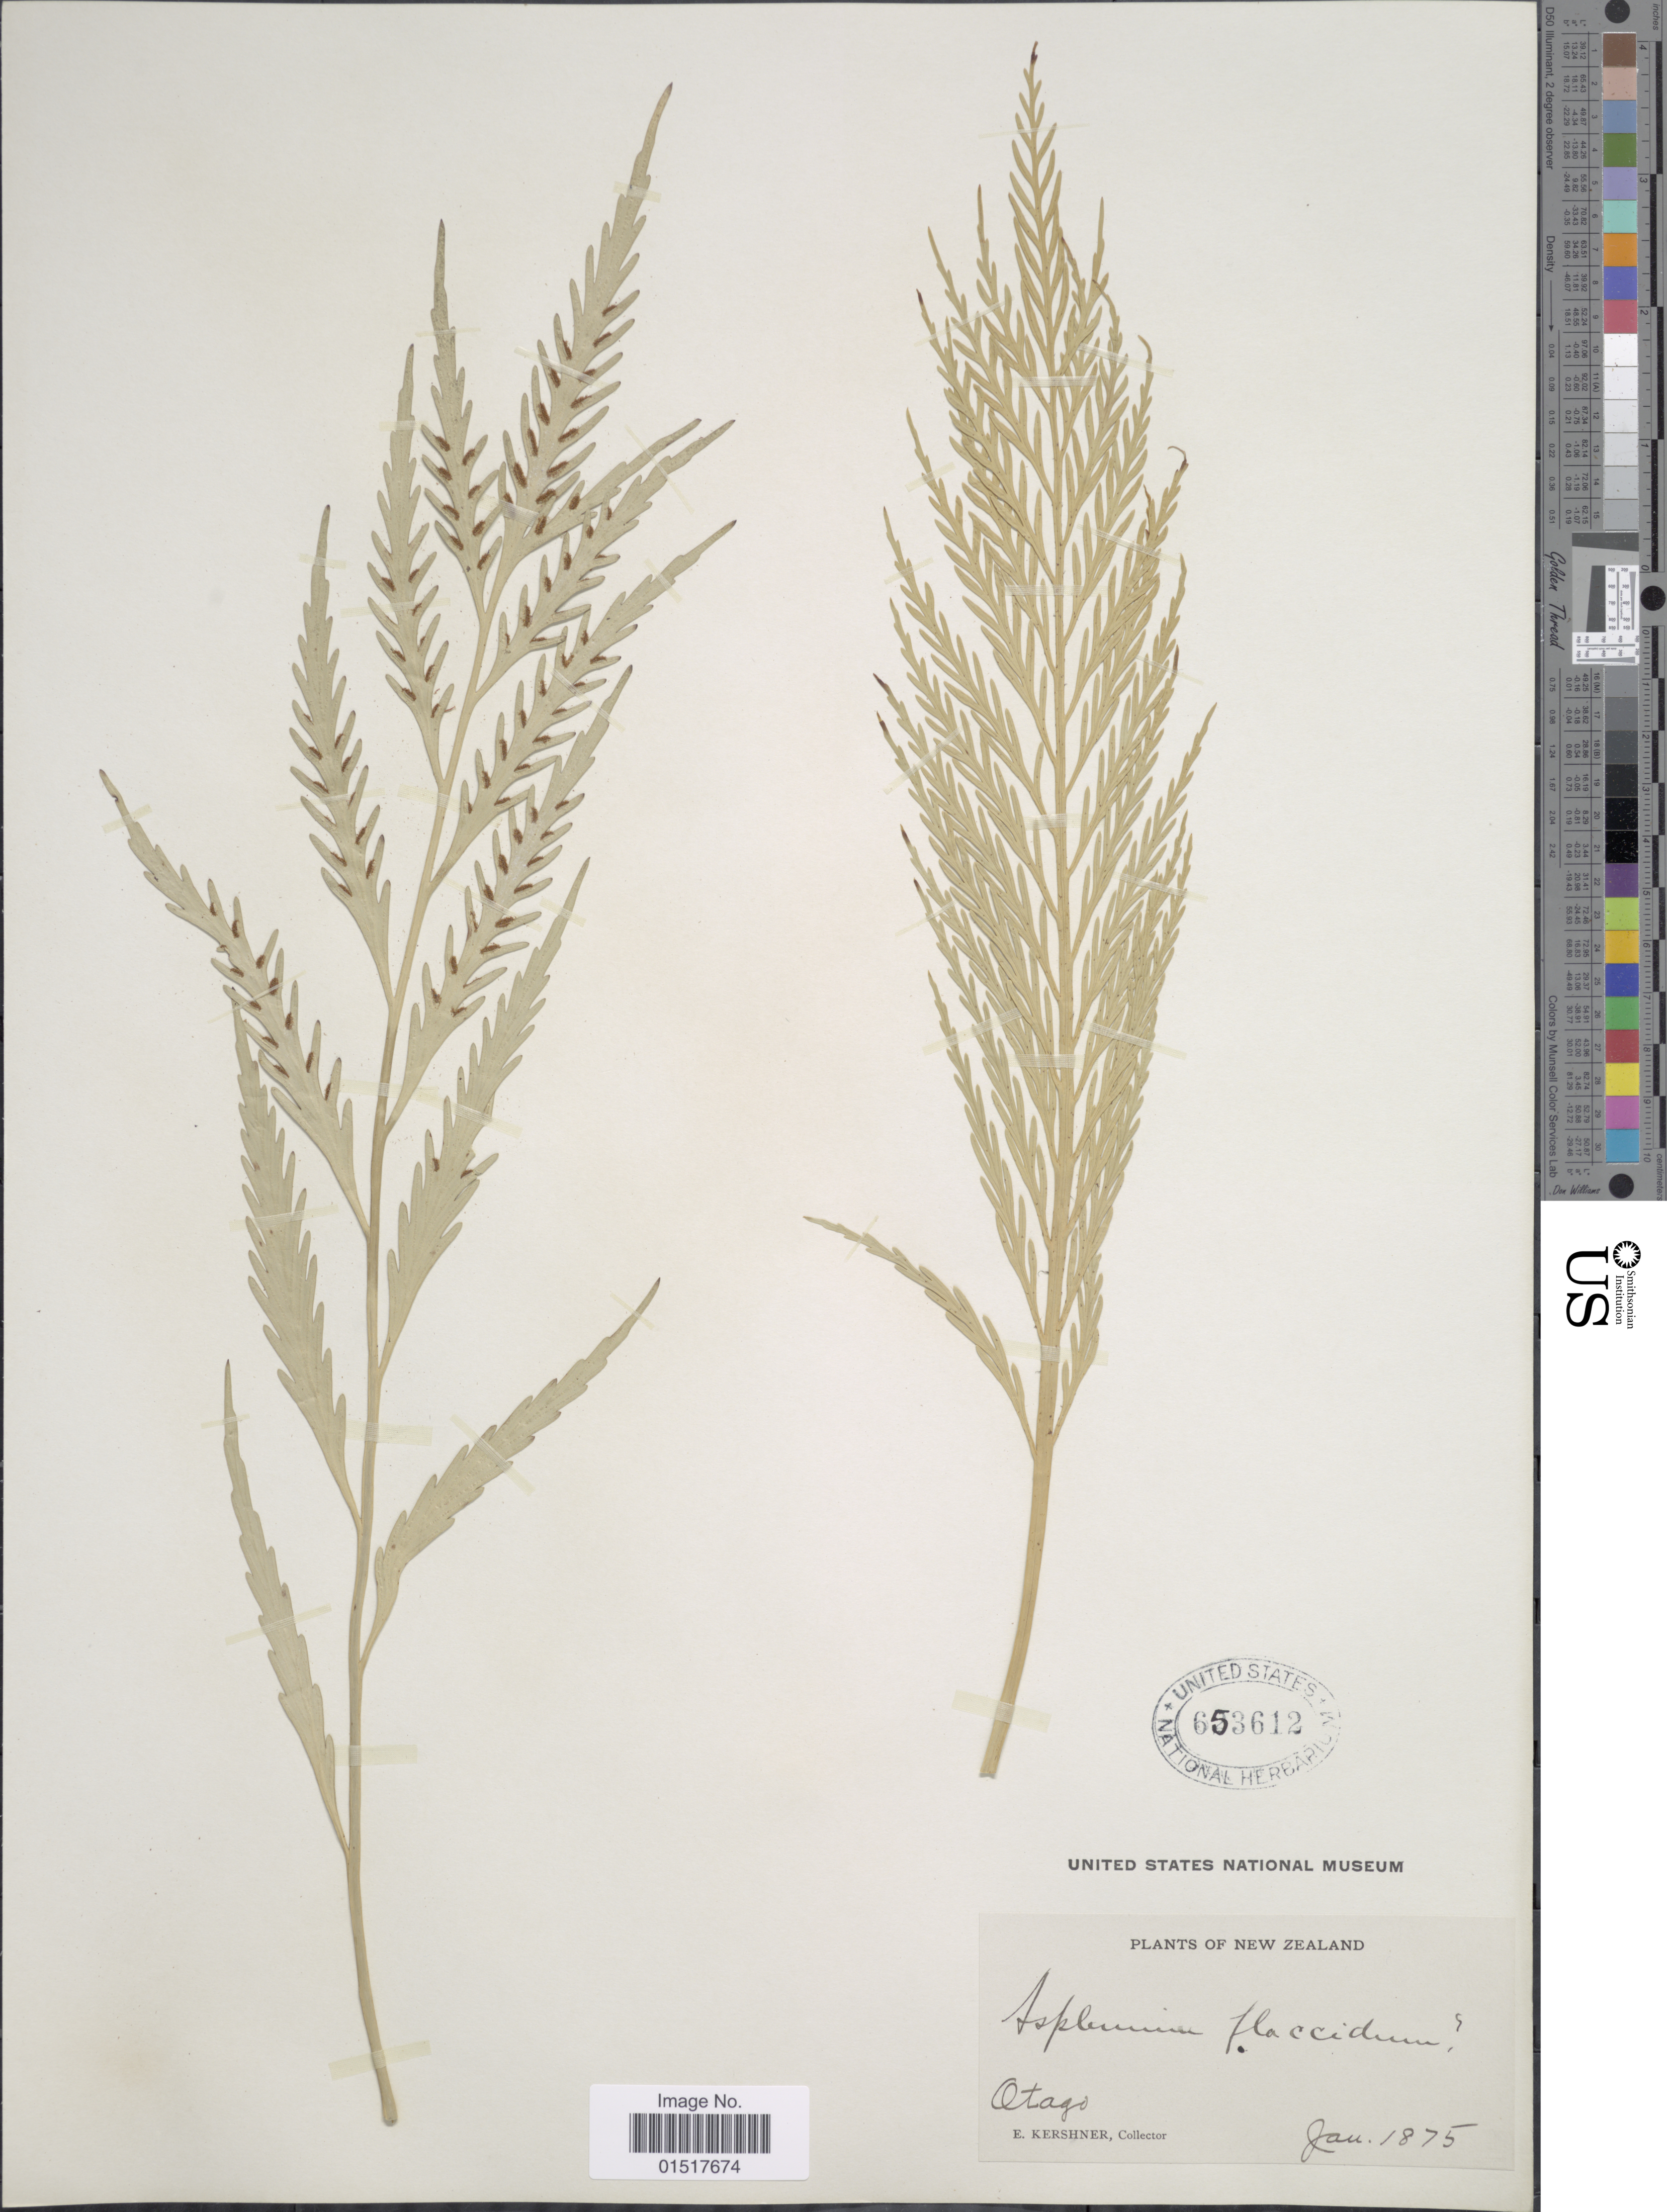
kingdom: Plantae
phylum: Tracheophyta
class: Polypodiopsida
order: Polypodiales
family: Aspleniaceae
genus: Asplenium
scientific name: Asplenium flaccidum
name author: Bonap.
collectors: E. Kershner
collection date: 1875-01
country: New Zealand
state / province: Otago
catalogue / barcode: US 653612